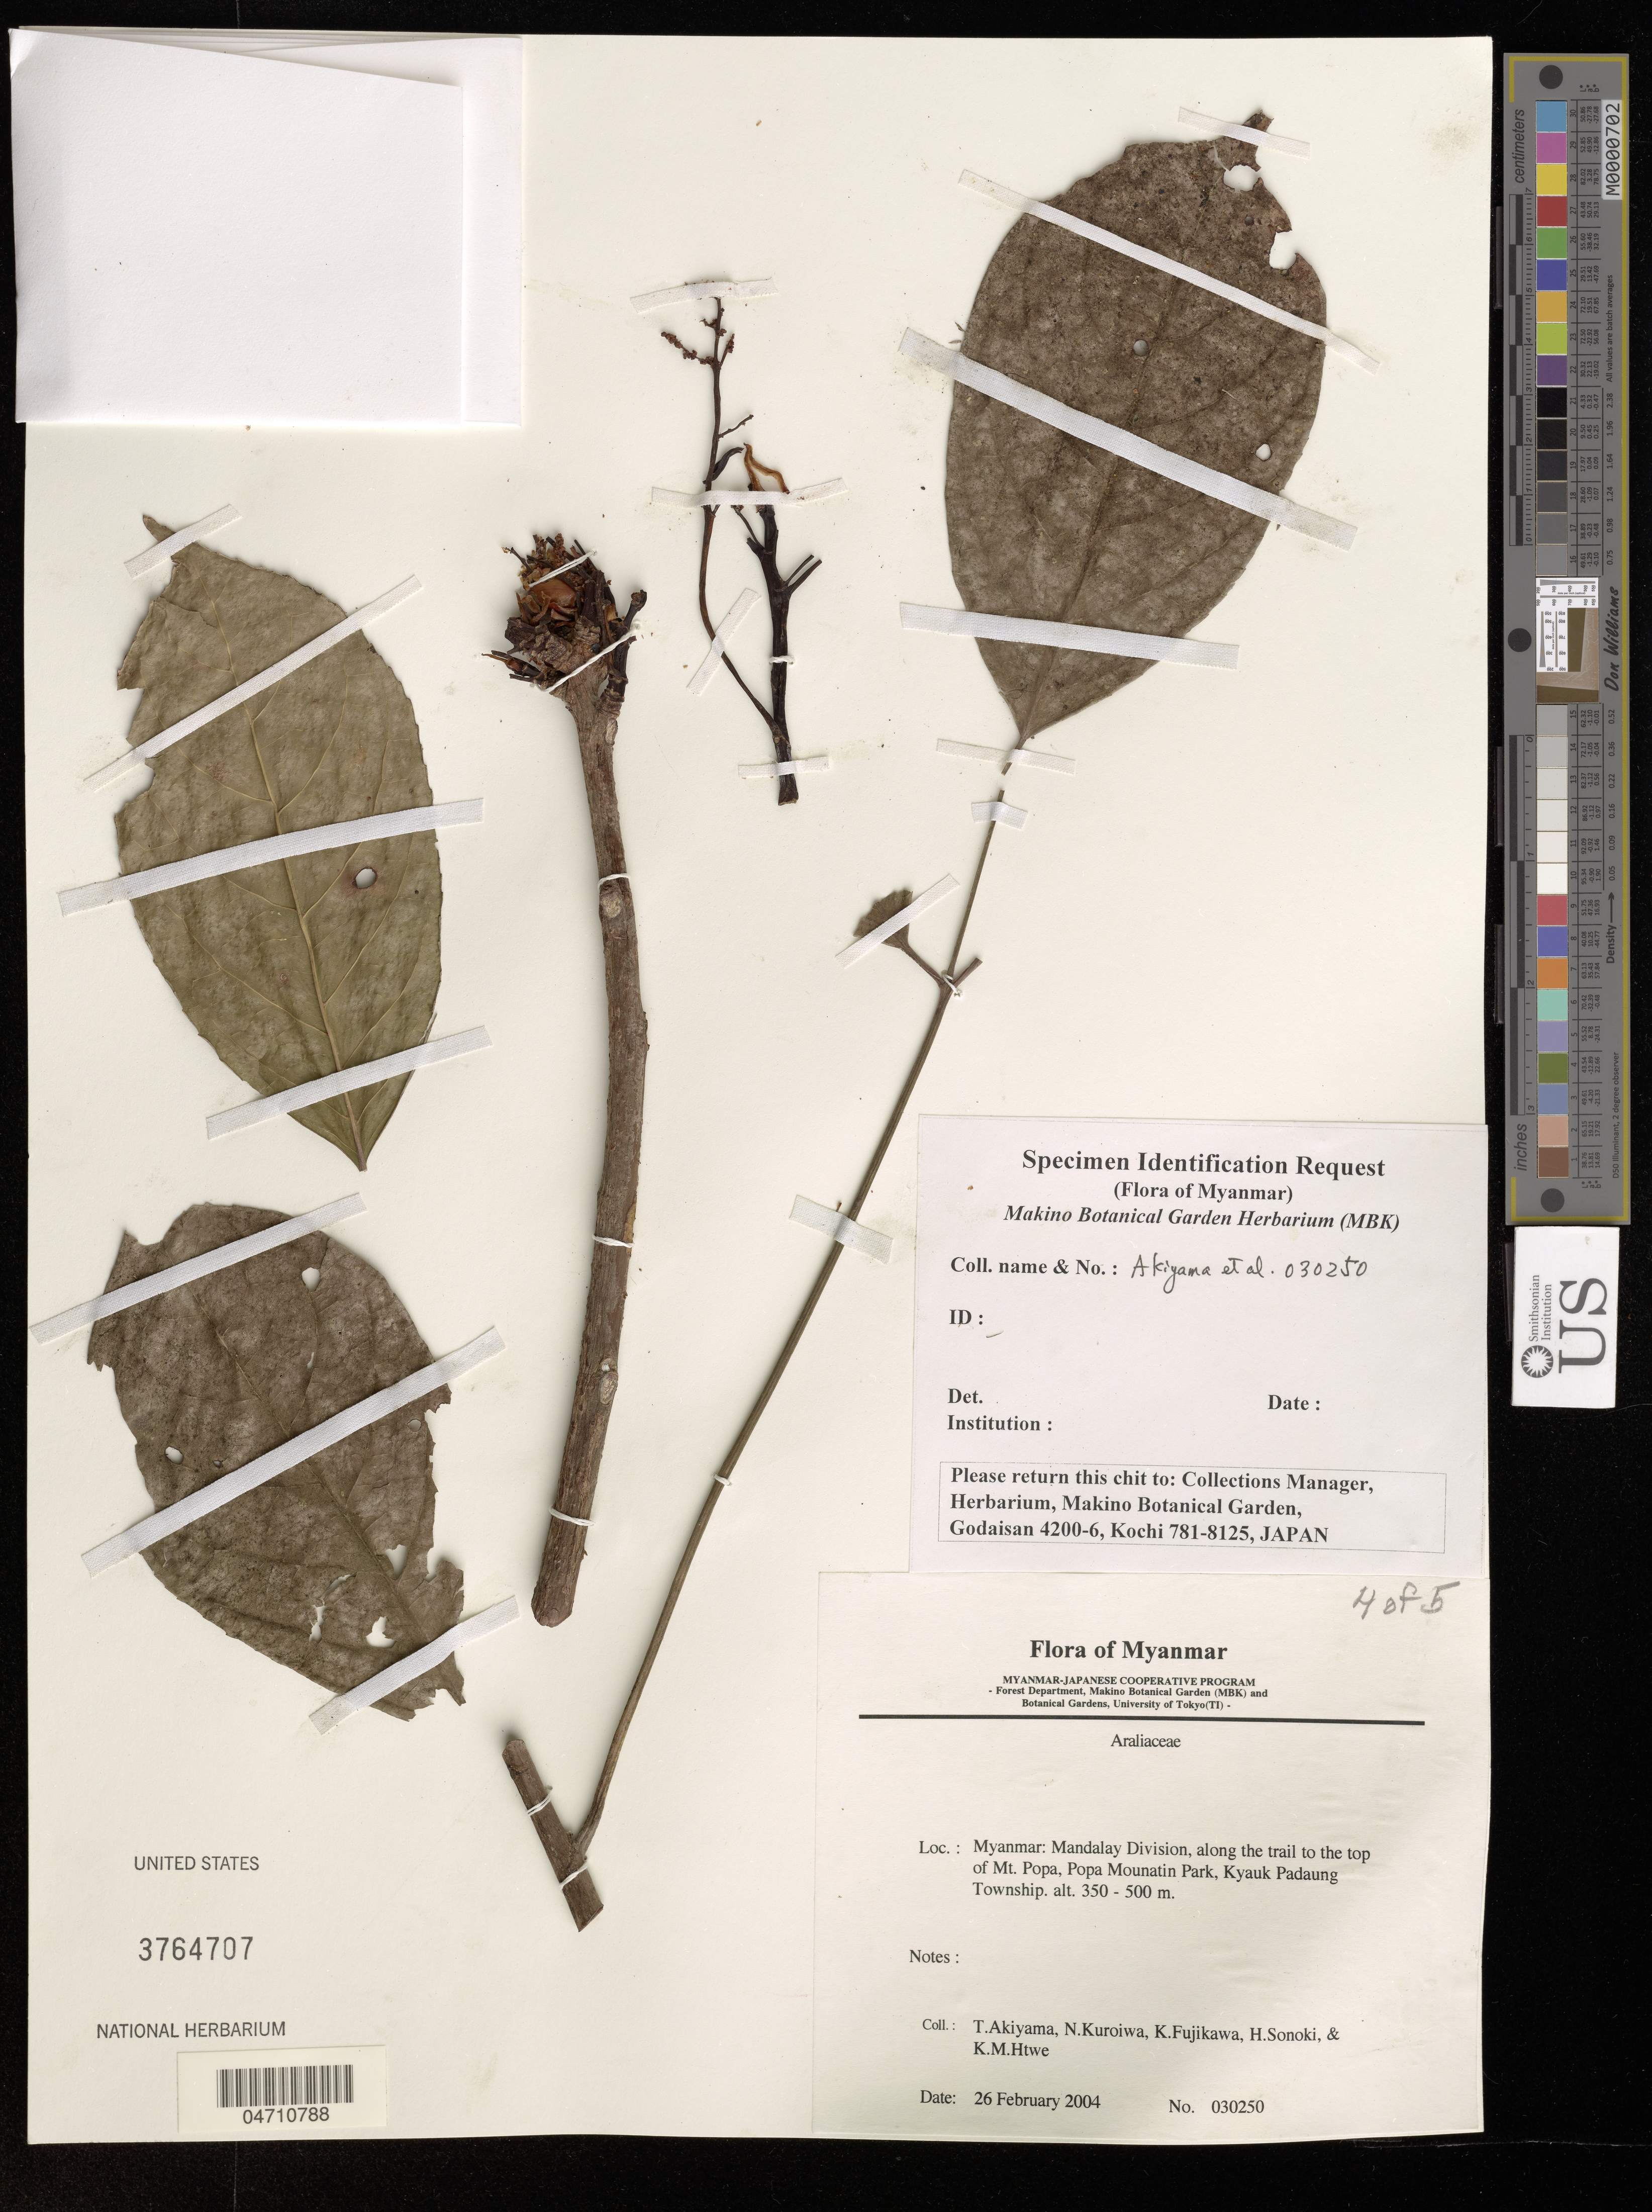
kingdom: Plantae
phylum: Tracheophyta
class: Magnoliopsida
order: Apiales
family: Araliaceae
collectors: T. Akiyama, N. Kuroiwa, K. Fujikawa, H. Sonoki & K. Htwe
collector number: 030250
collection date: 2004-02-26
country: Myanmar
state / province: Mandalay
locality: Mandalay Division, along the trail to the top of Mt. Popa, Popa Mounatin Park, Kyauk Padaung Township.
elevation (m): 350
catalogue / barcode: US 3764707